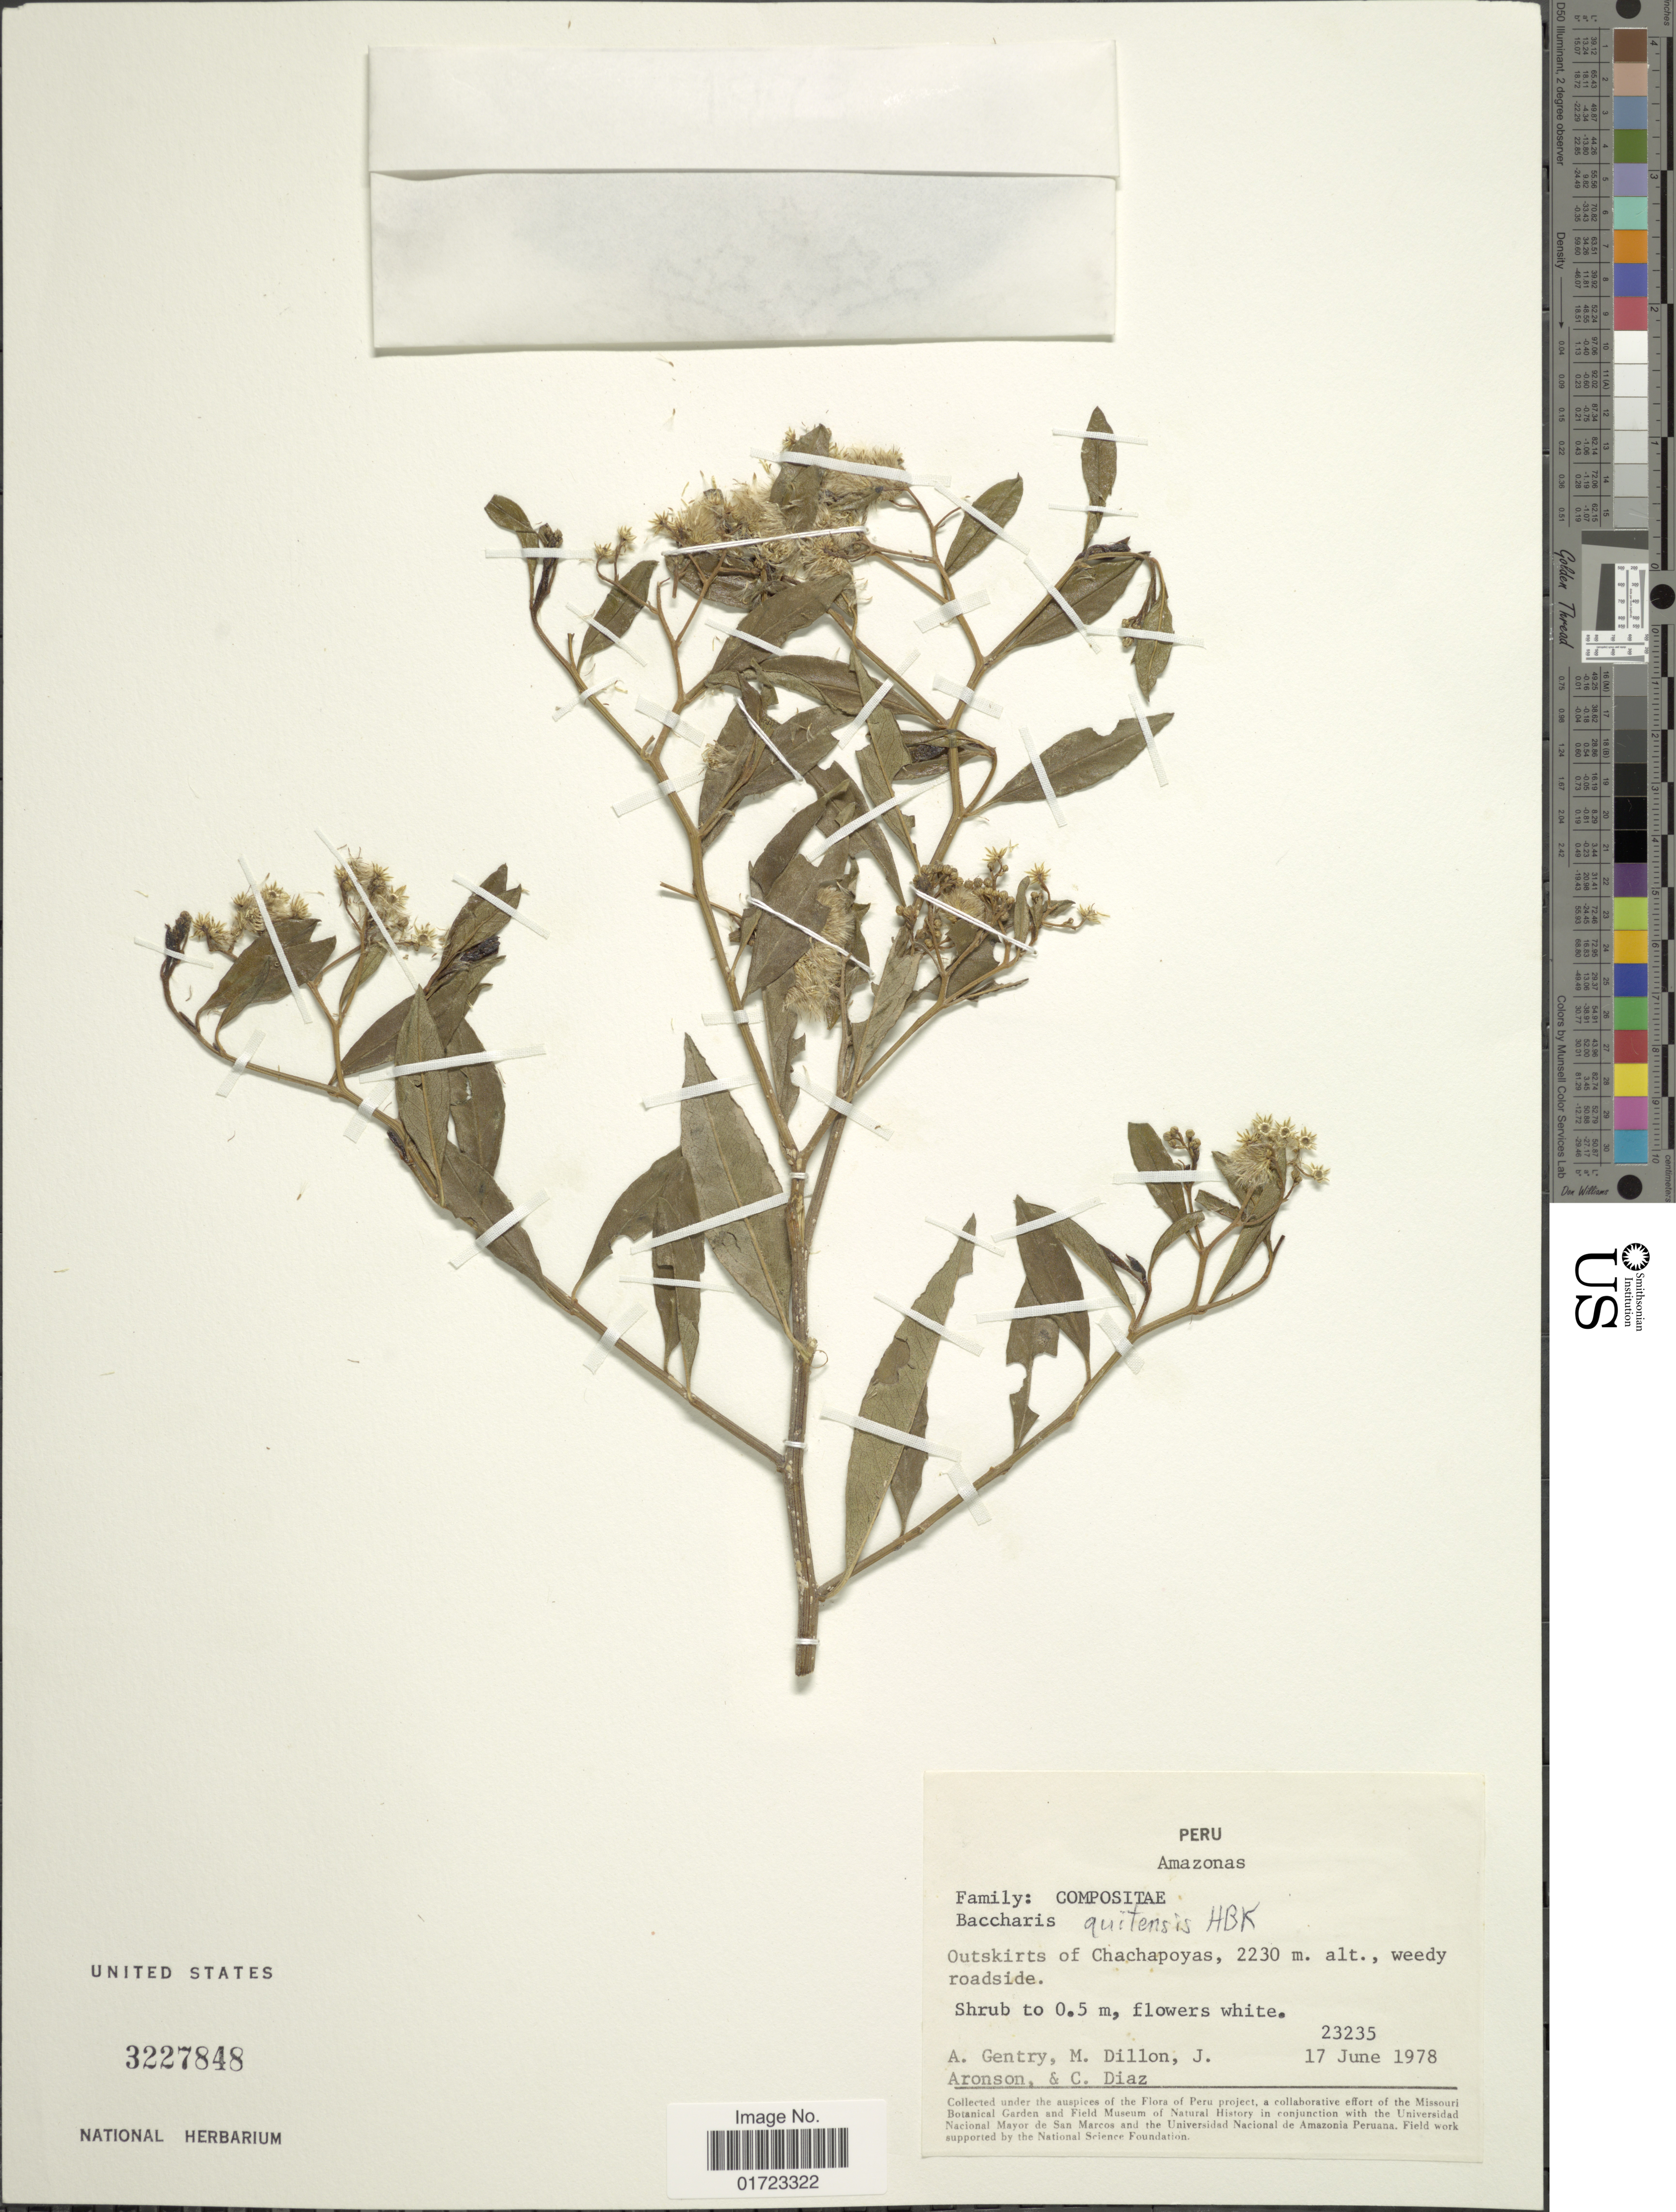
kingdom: Plantae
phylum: Tracheophyta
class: Magnoliopsida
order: Asterales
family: Asteraceae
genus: Baccharis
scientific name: Baccharis quitensis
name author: Kunth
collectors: A. H. Gentry, M. O. Dillon, J. Aronson & C. Díaz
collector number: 23235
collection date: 1978-06-17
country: Peru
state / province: Amazonas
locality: Amazonas. Outskirts of Chachapoyas.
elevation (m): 2230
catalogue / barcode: US 3227848